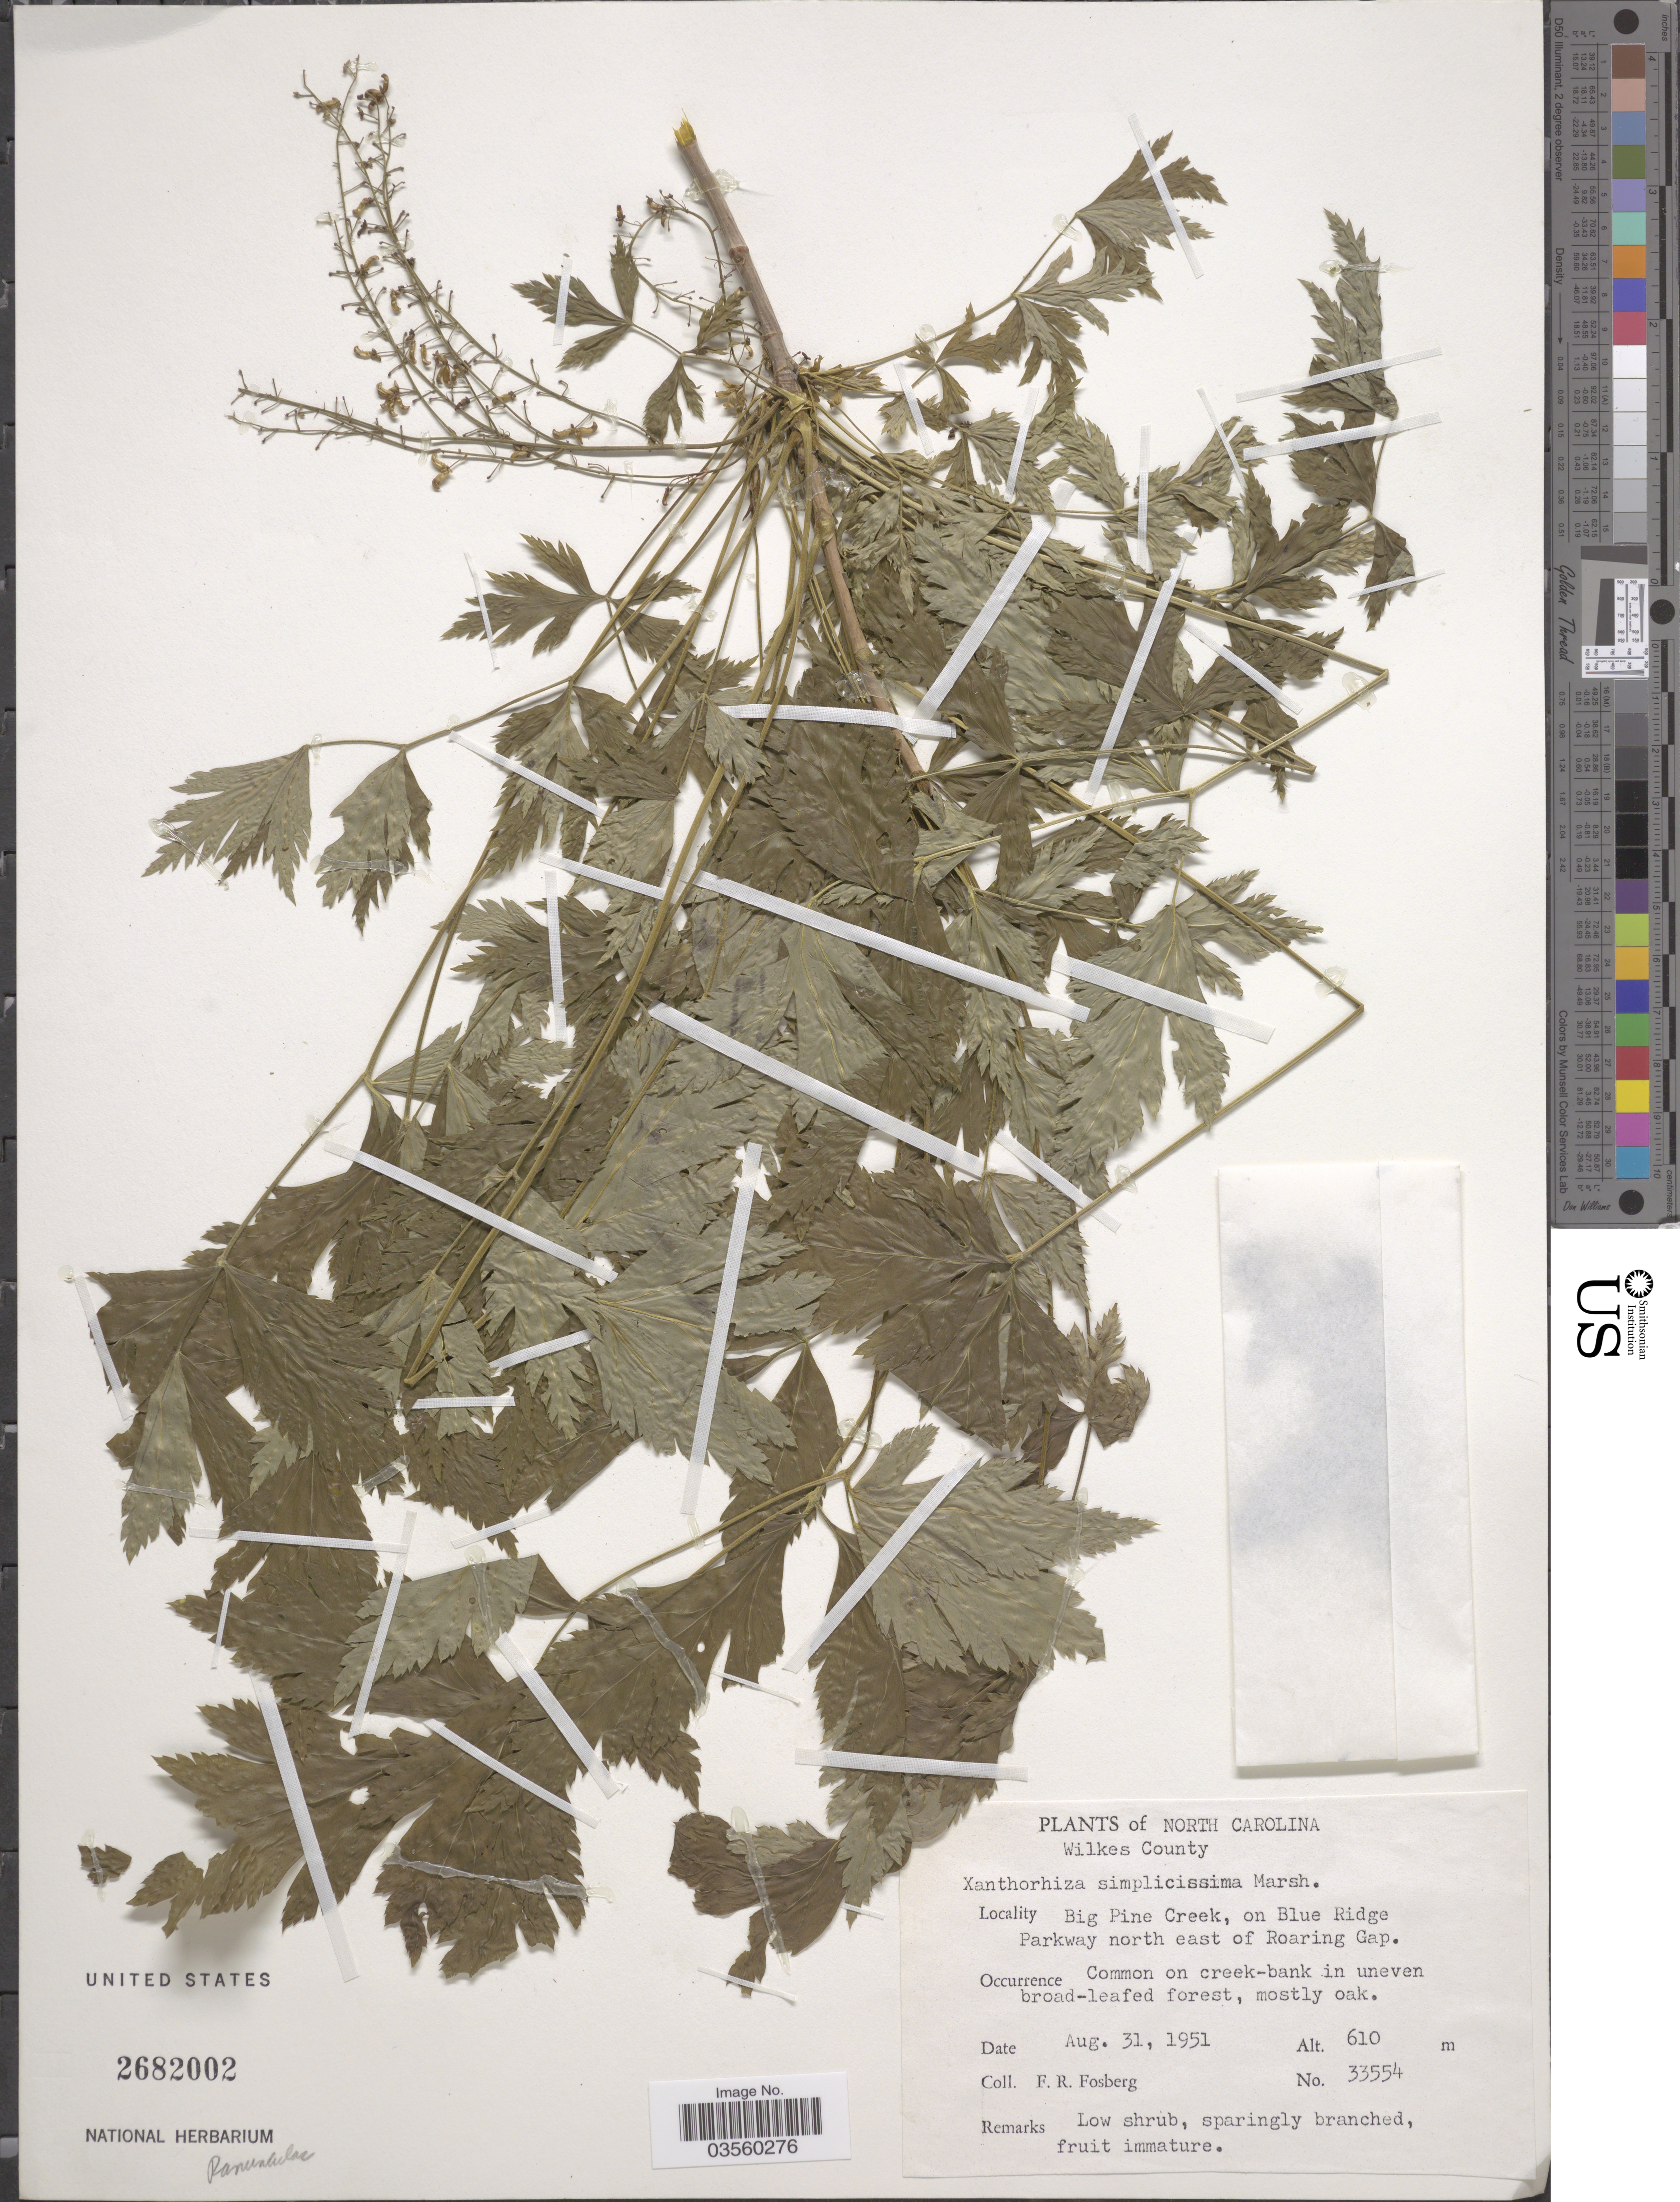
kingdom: Plantae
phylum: Tracheophyta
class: Magnoliopsida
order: Ranunculales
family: Ranunculaceae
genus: Xanthorhiza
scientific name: Xanthorhiza simplicissima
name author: Marshall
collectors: F. R. Fosberg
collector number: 33554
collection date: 1951-08-31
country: United States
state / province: North Carolina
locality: Wilkes County. Big Pine Creek, on Blue Ridge Parkway north east of Roaring Gap.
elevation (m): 610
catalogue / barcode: US 2682002